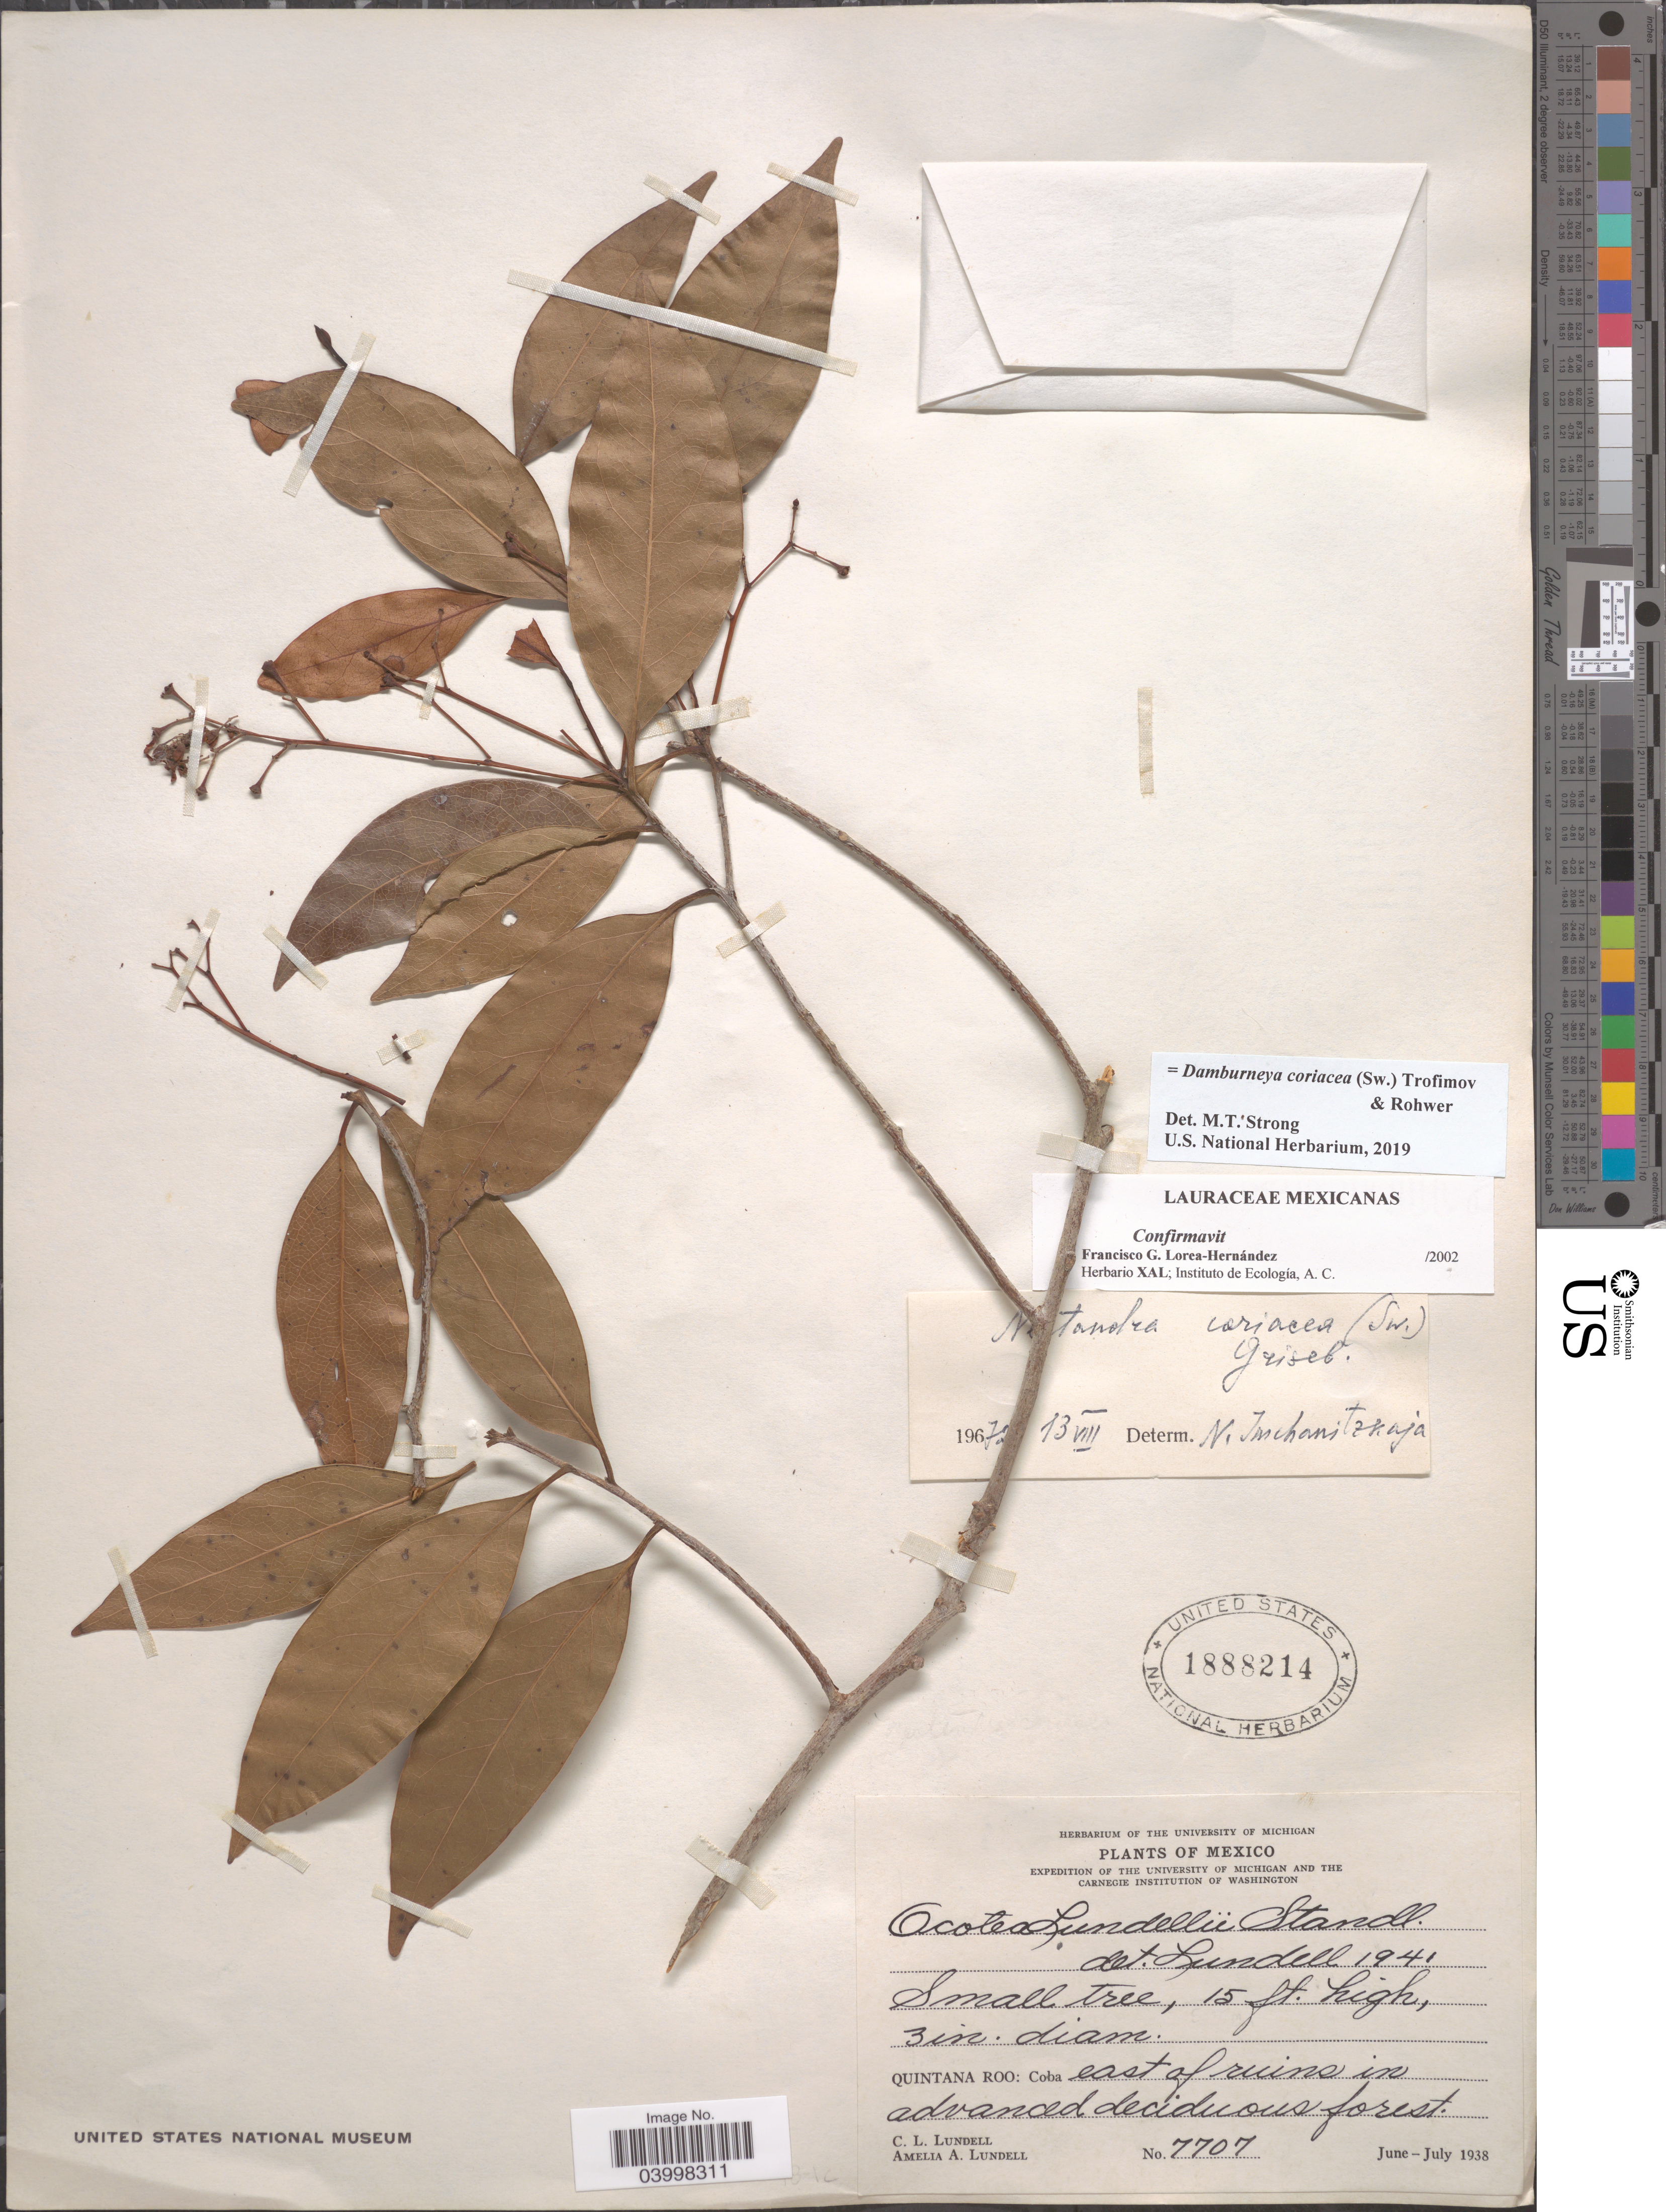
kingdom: Plantae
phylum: Tracheophyta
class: Magnoliopsida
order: Laurales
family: Lauraceae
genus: Damburneya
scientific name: Damburneya coriacea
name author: (Sw.) Trofimov & Rohwer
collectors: C. L. Lundell & A. A. Lundell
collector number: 7707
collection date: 1938-06/1938-07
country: Mexico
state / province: Quintana Roo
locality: Quintana Roo: Coba.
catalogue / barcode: US 1888214